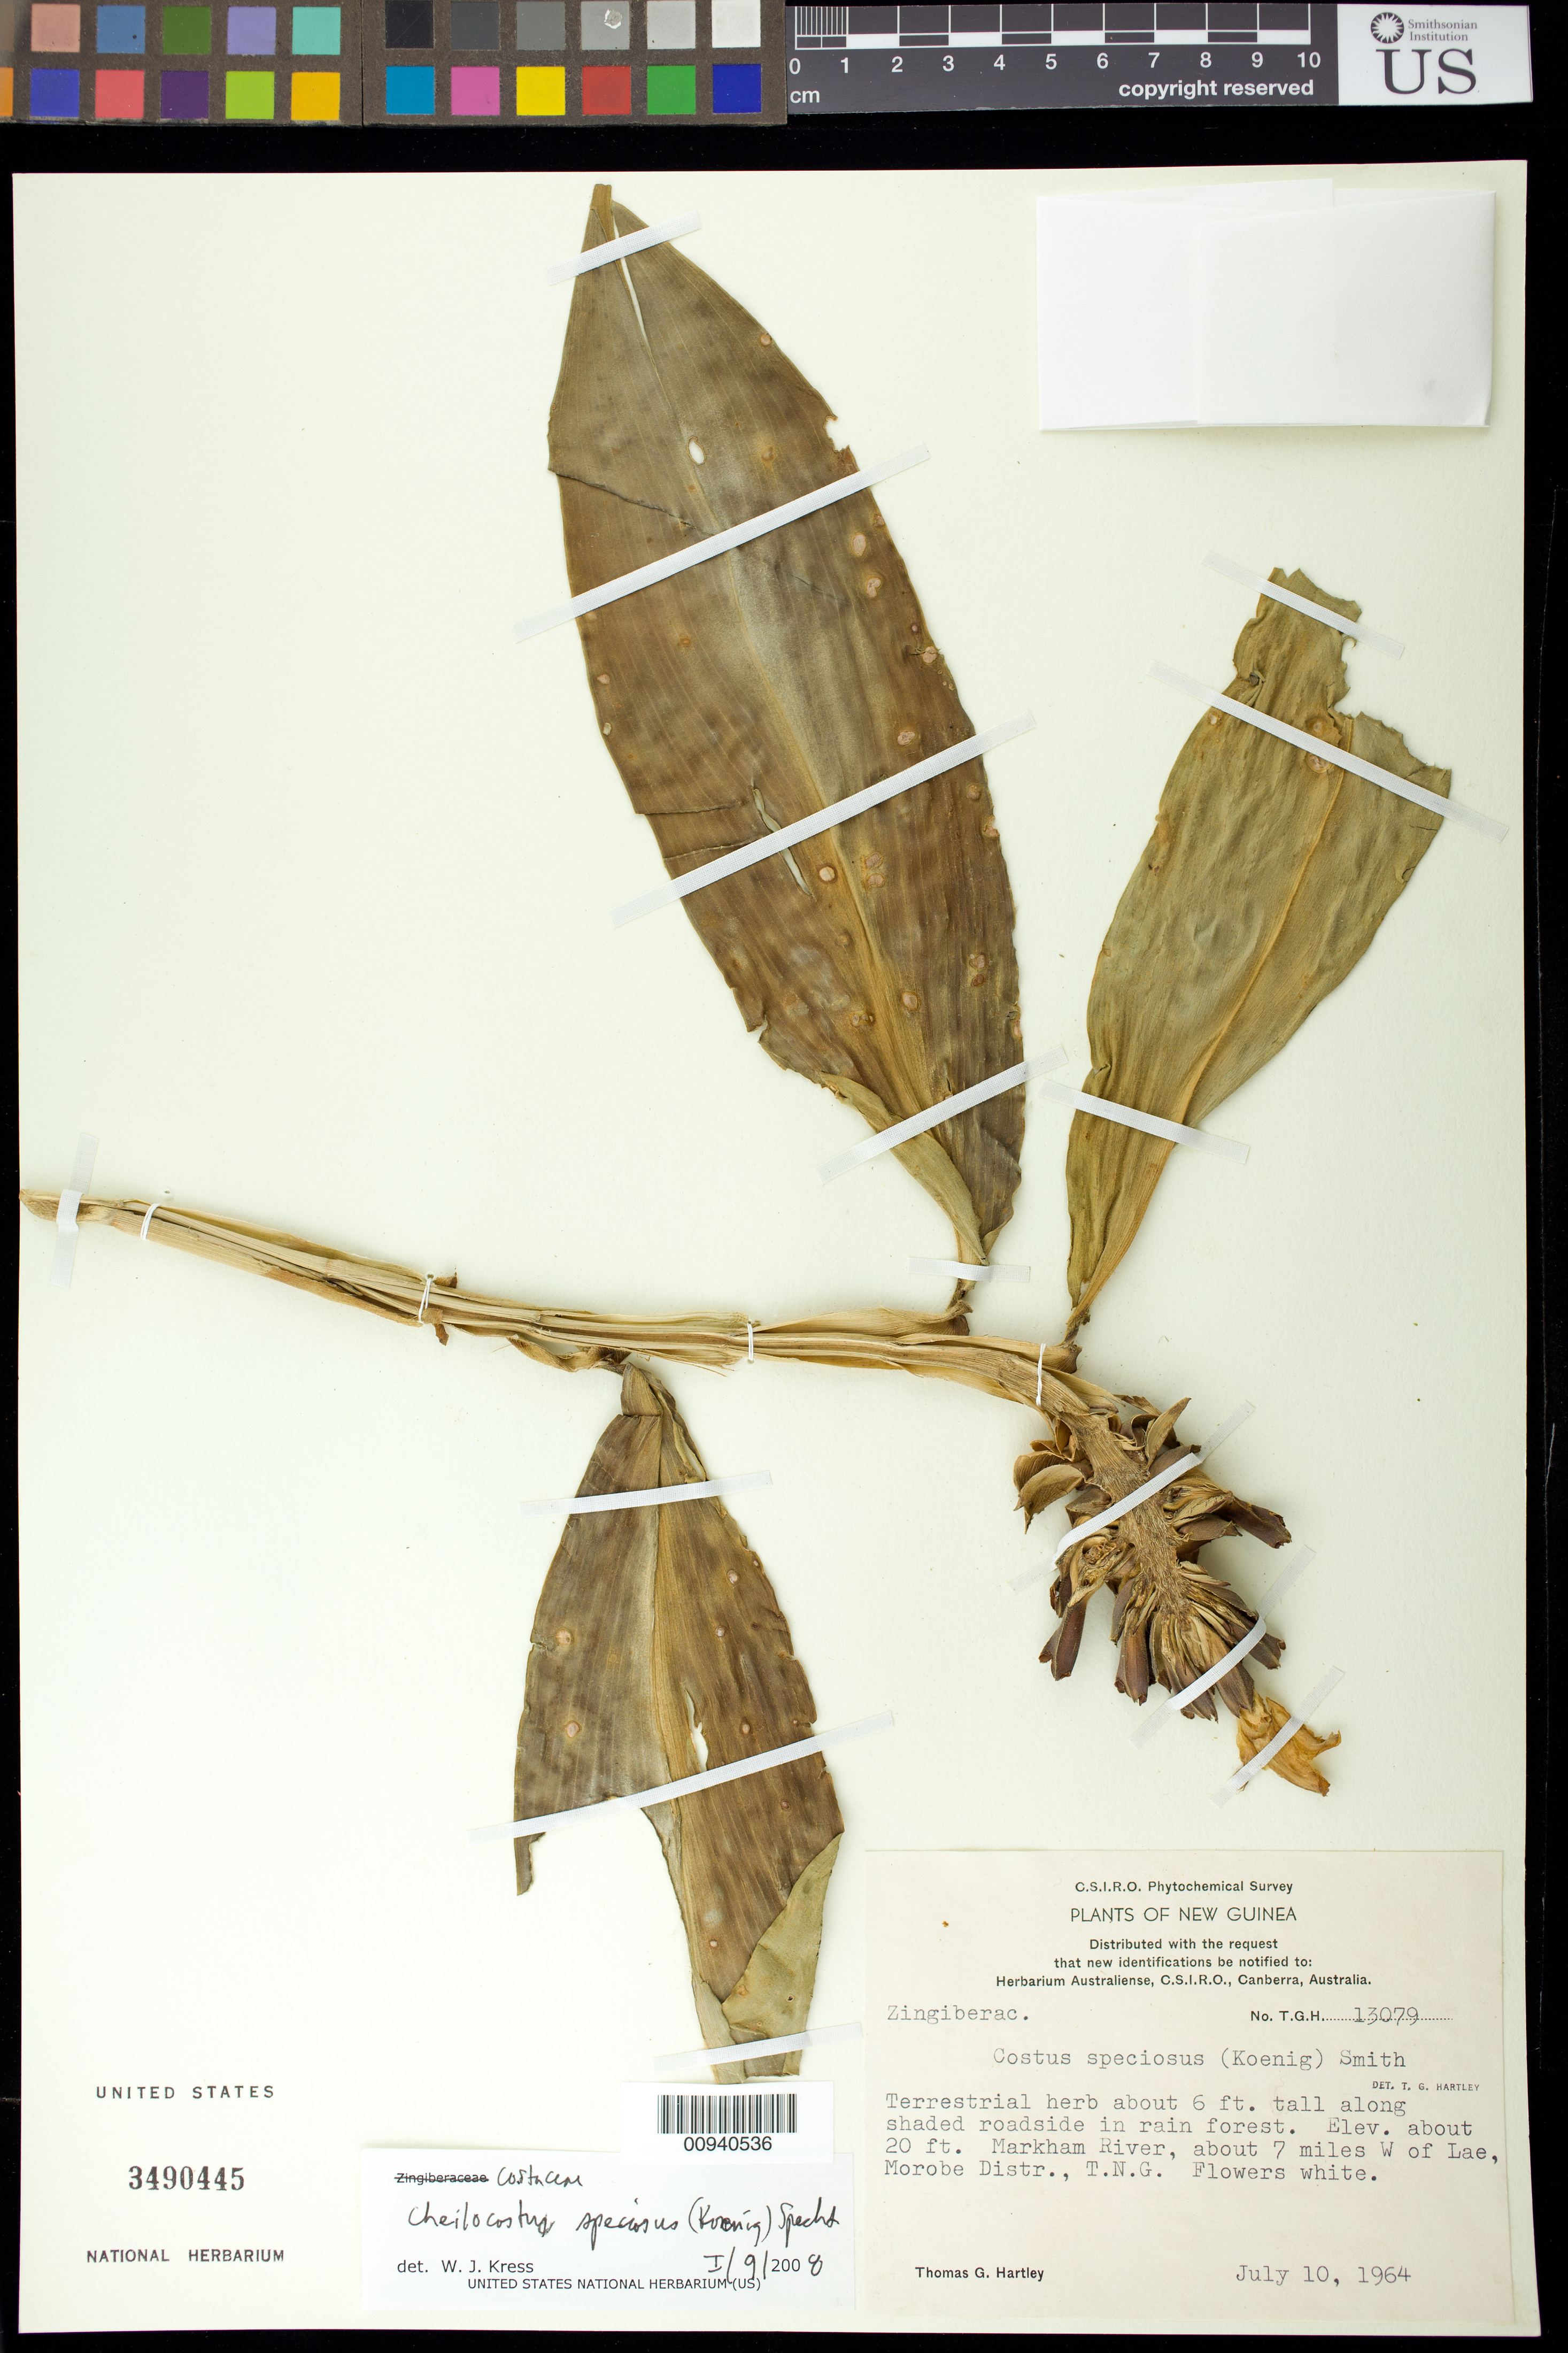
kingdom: Plantae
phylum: Tracheophyta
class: Liliopsida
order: Zingiberales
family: Costaceae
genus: Hellenia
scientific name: Hellenia speciosa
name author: (J. Koenig) S.R. Dutta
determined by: Wagner, W. L., (BOT), Smithsonian Institution - National Museum of Natural History (UNITED STATES)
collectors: T. G. Hartley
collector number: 13079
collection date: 1964-07-10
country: Papua New Guinea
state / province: Morobe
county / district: Lae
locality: Markham River about seven miles west of Lae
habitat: Shaded roadside in rain forest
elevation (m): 6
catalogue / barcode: US 3490445